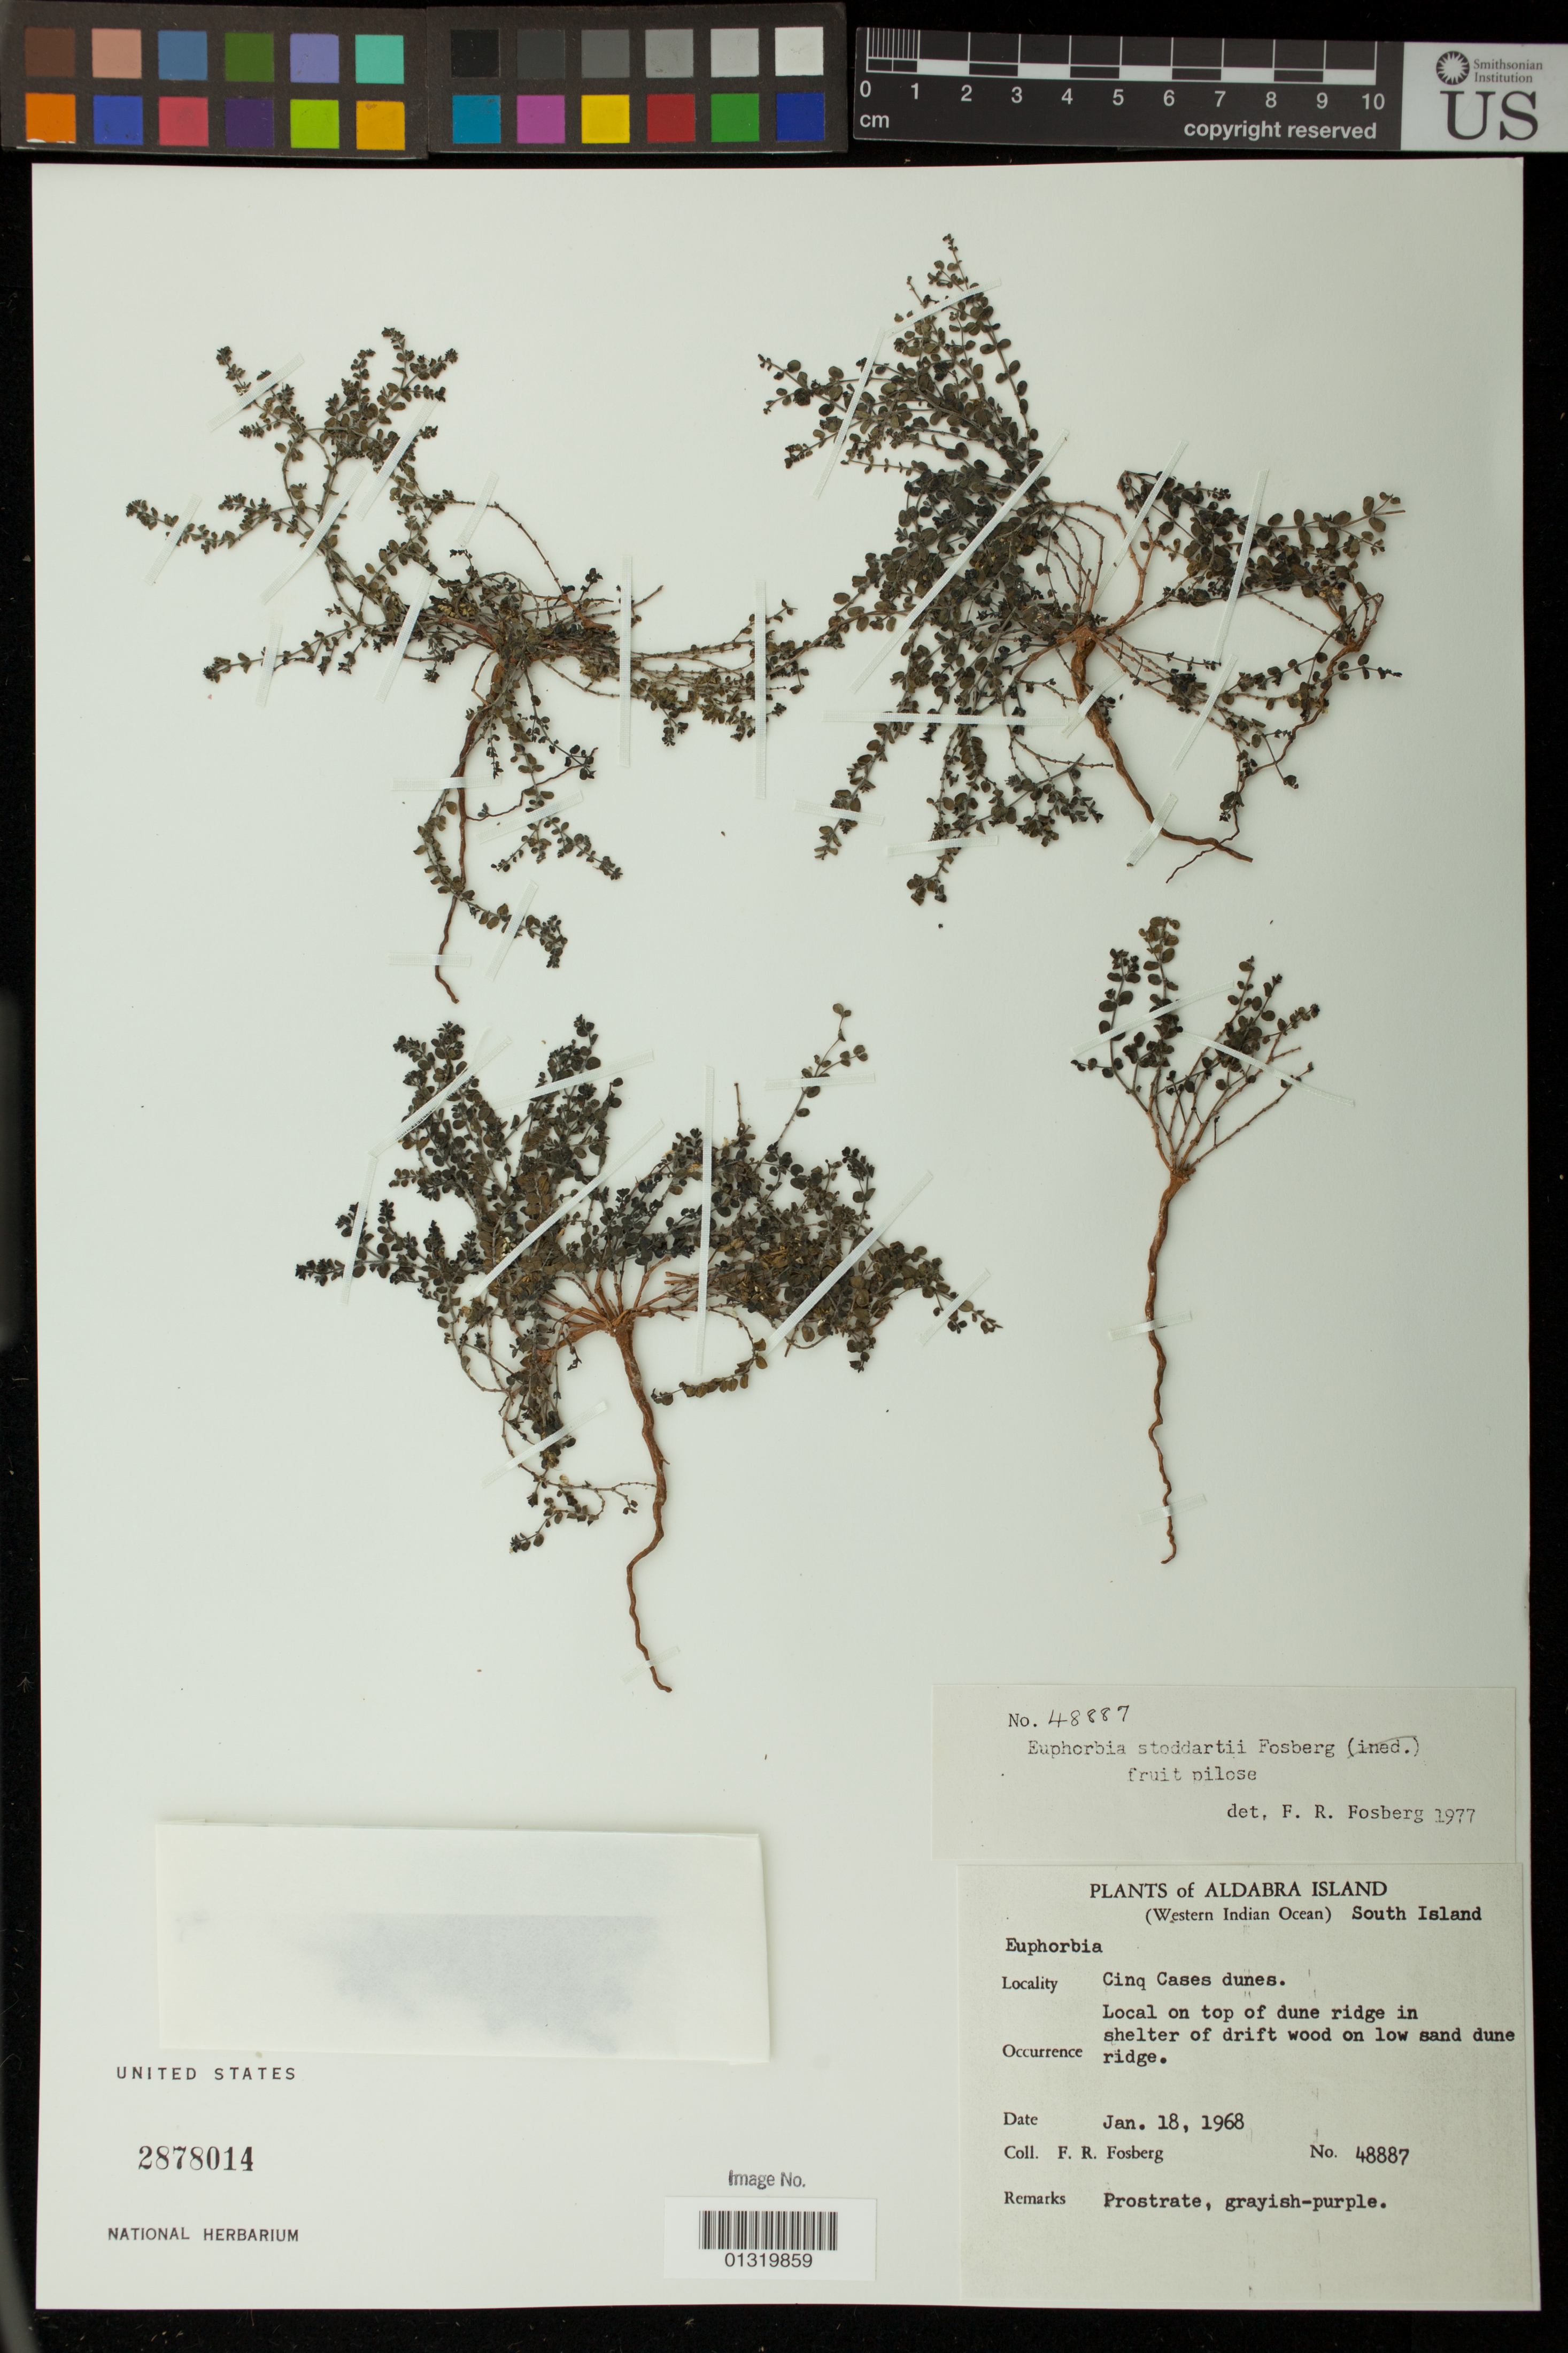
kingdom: Plantae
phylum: Tracheophyta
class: Magnoliopsida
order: Malpighiales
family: Euphorbiaceae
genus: Euphorbia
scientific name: Euphorbia stoddartii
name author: Fosberg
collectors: F. R. Fosberg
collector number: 48887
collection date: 1968-01-18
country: Seychelles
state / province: Aldabra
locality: South Island; Cinq Cases dunes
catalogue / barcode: US 2878014